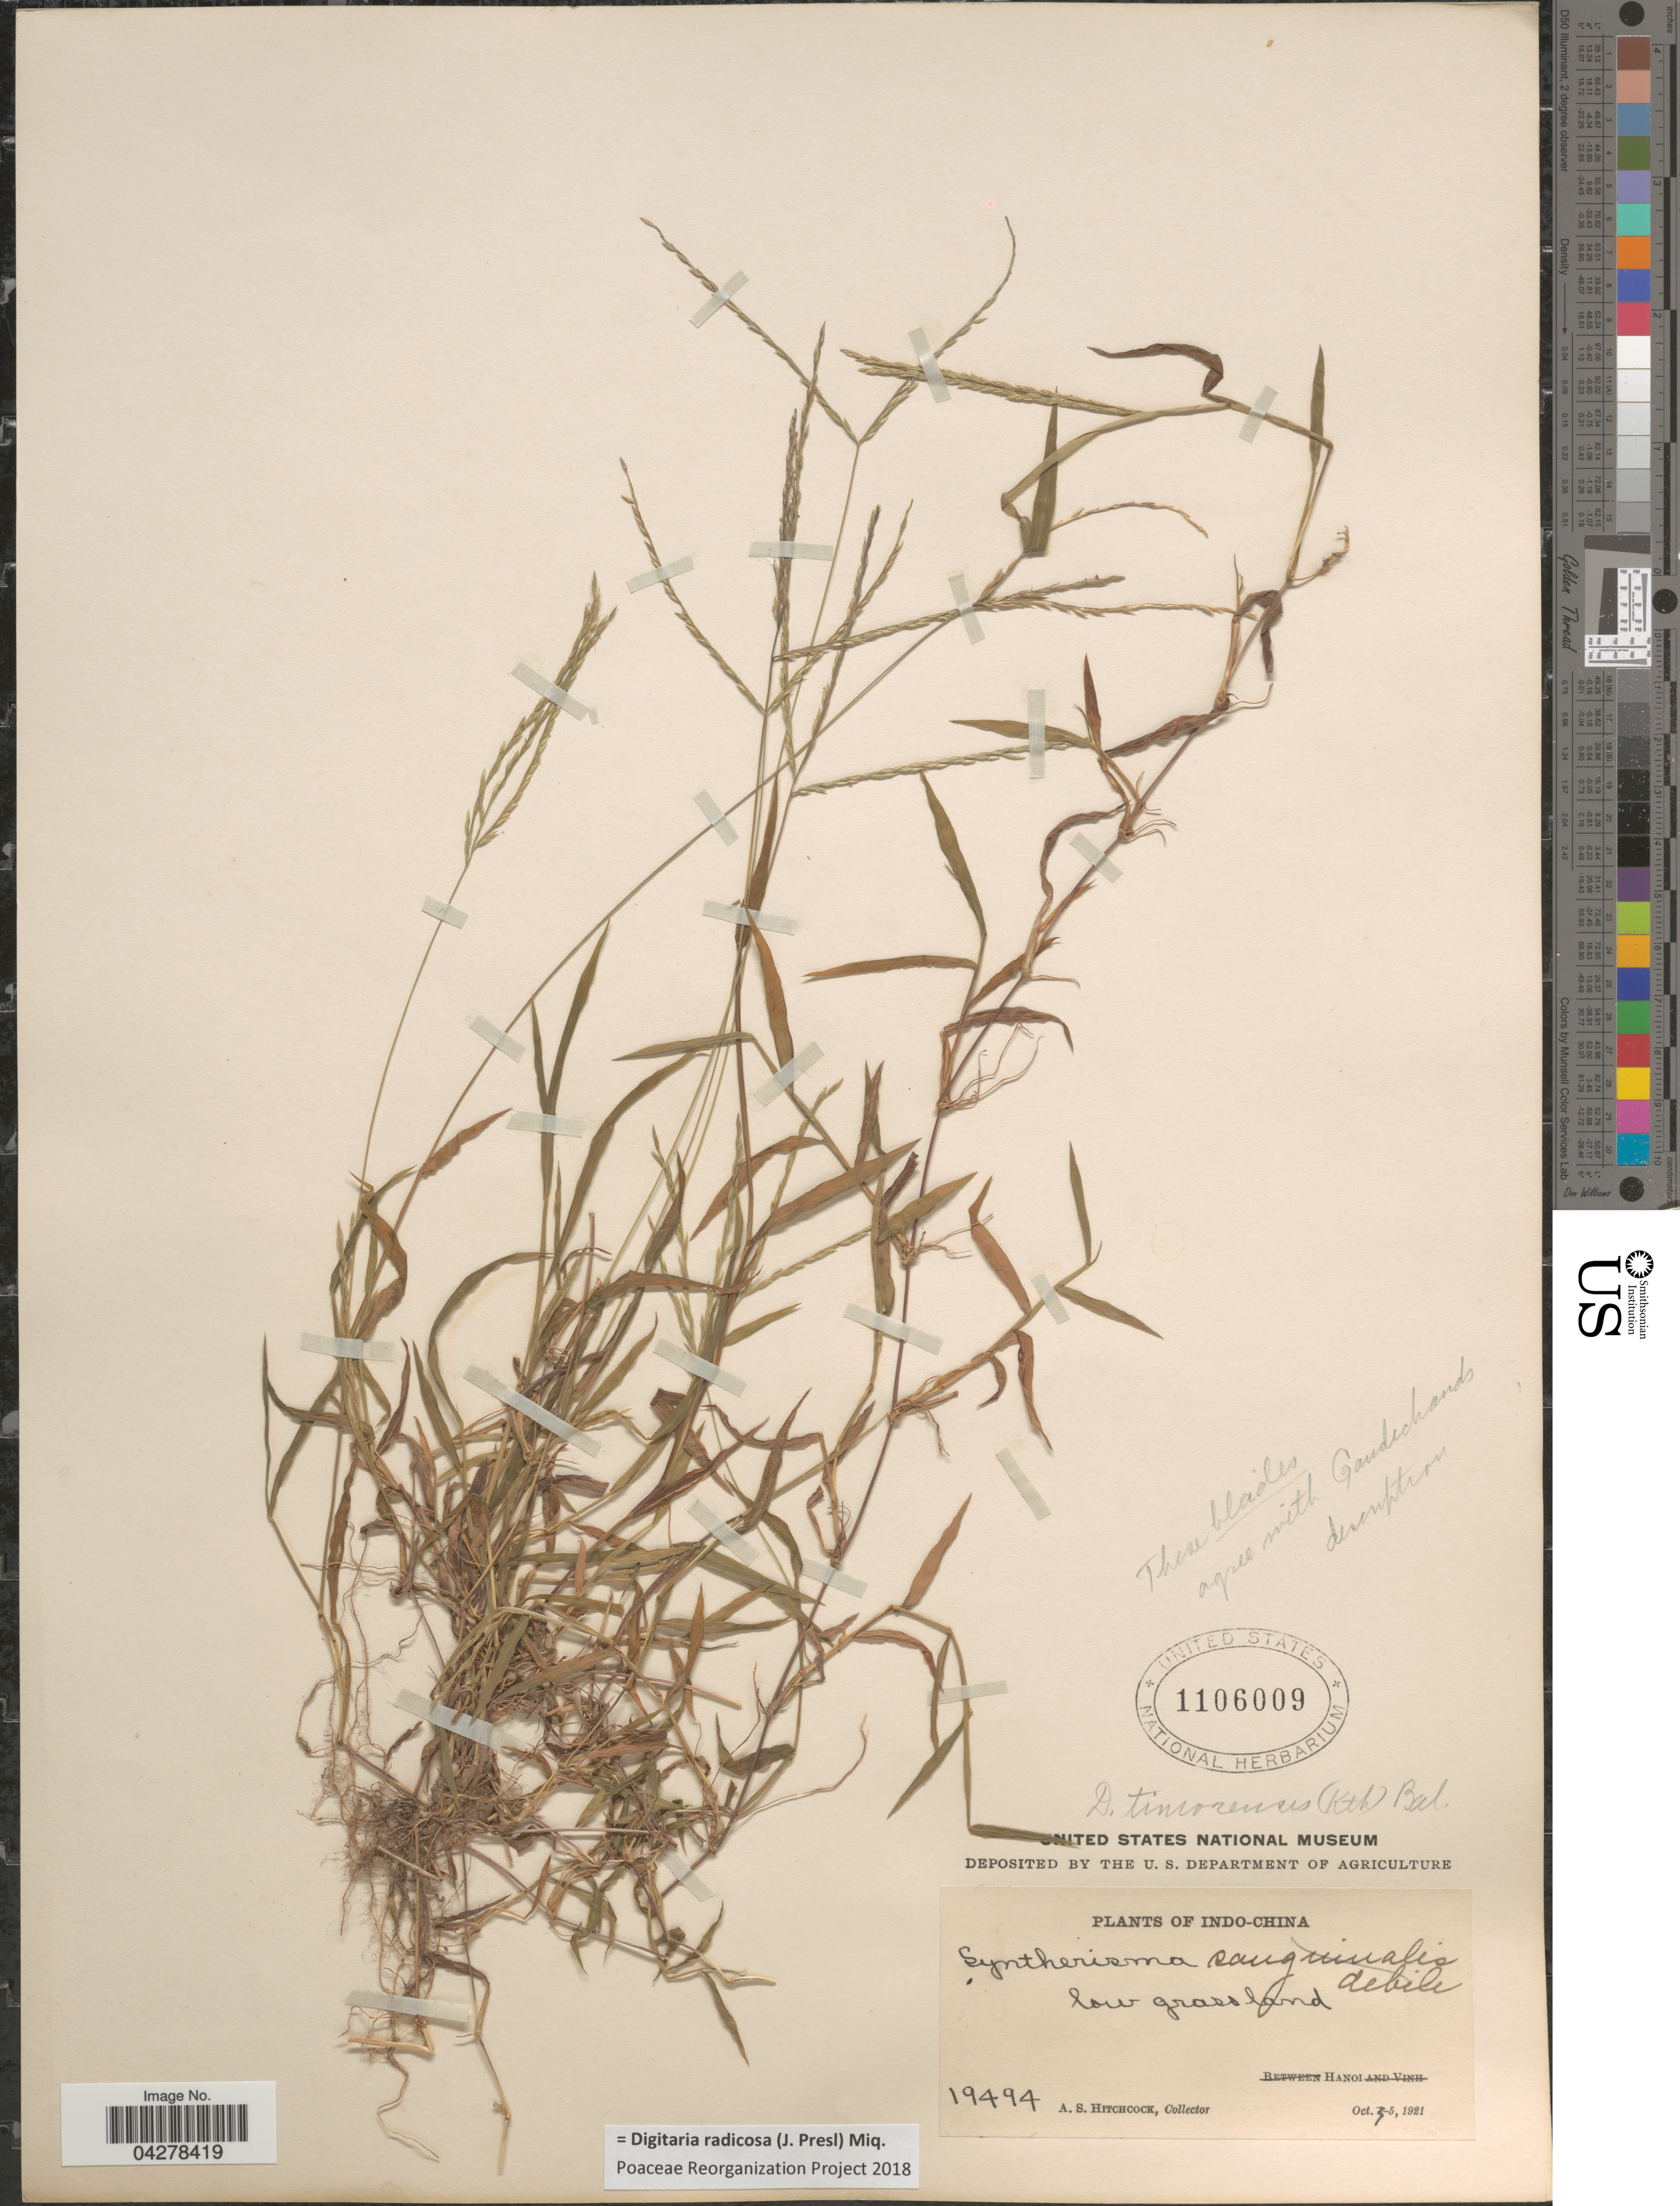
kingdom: Plantae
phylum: Tracheophyta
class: Liliopsida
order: Poales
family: Poaceae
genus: Digitaria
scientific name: Digitaria radicosa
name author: (J. Presl) Miq.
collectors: A. S. Hitchcock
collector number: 19494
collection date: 1921-10-05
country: Vietnam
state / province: Ha Noi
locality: Indo-China. Low grassland. Hanoi.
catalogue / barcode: US 1106009